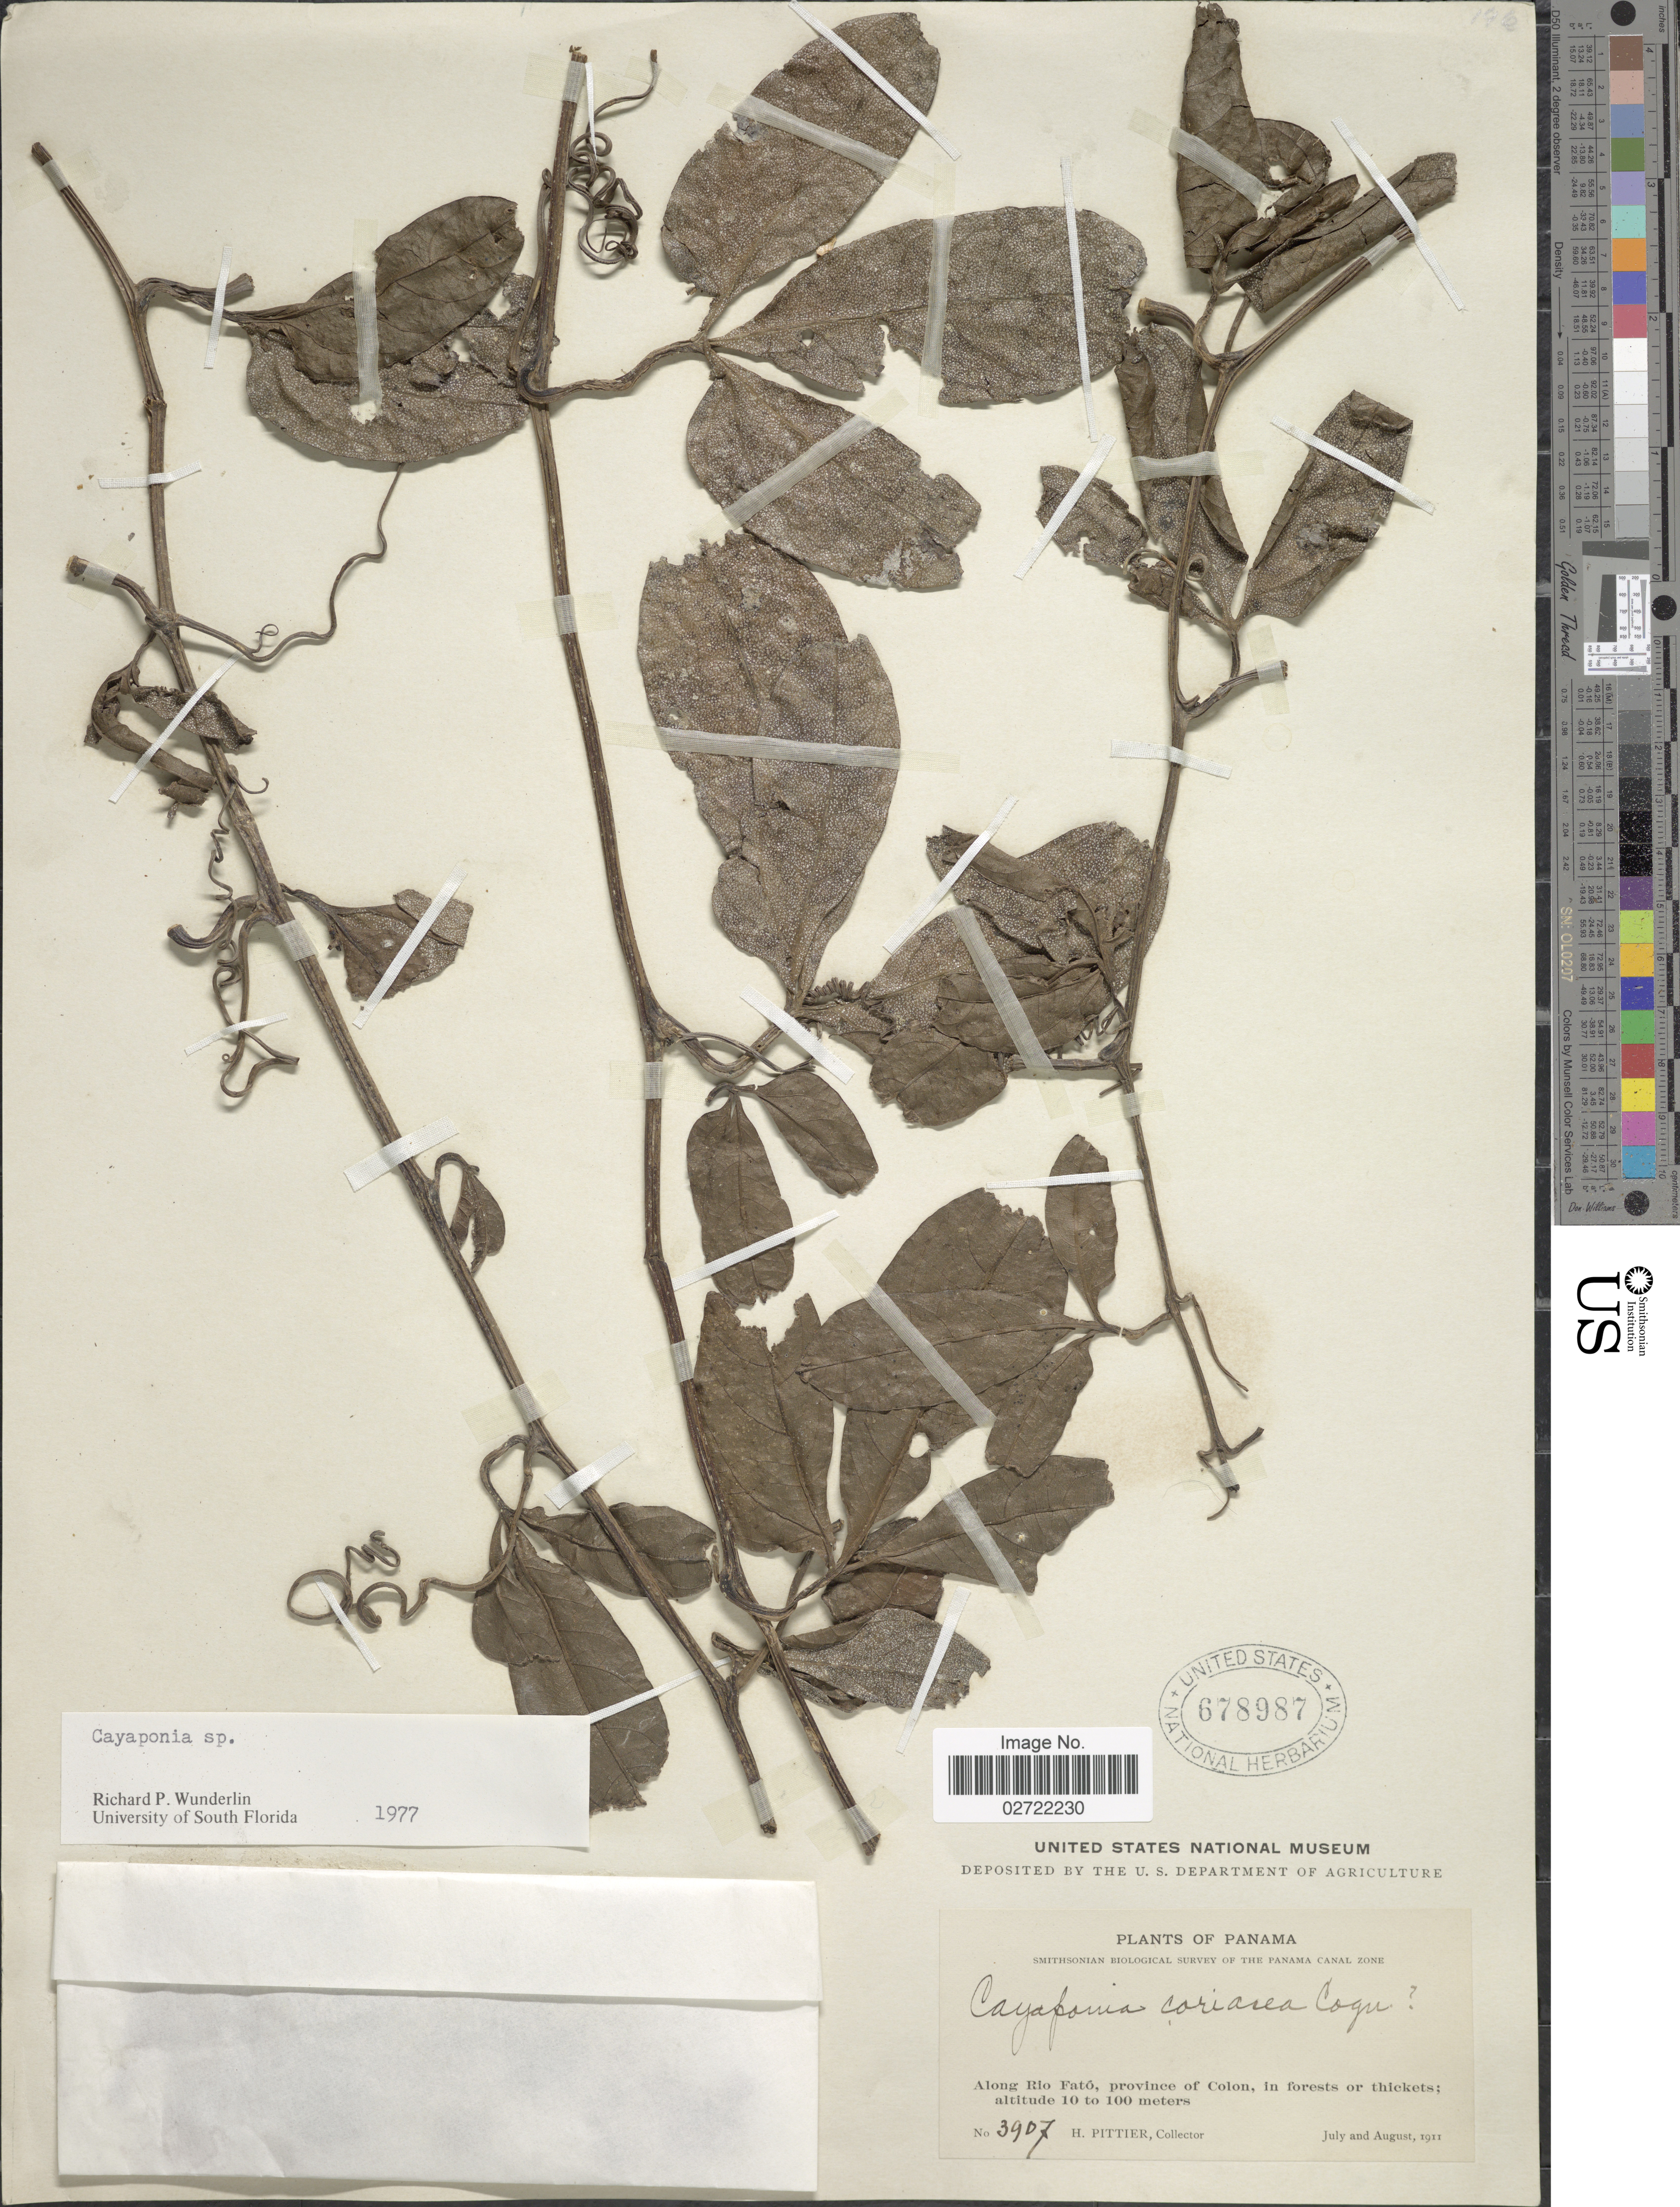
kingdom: Plantae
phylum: Tracheophyta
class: Magnoliopsida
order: Cucurbitales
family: Cucurbitaceae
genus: Cayaponia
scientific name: Cayaponia sp.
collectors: H. F. Pittier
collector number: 3907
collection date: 1911-07/1911-08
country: Panama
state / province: Colón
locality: Along Rio Fató, in forest or thickets.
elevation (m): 10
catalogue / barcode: US 678987